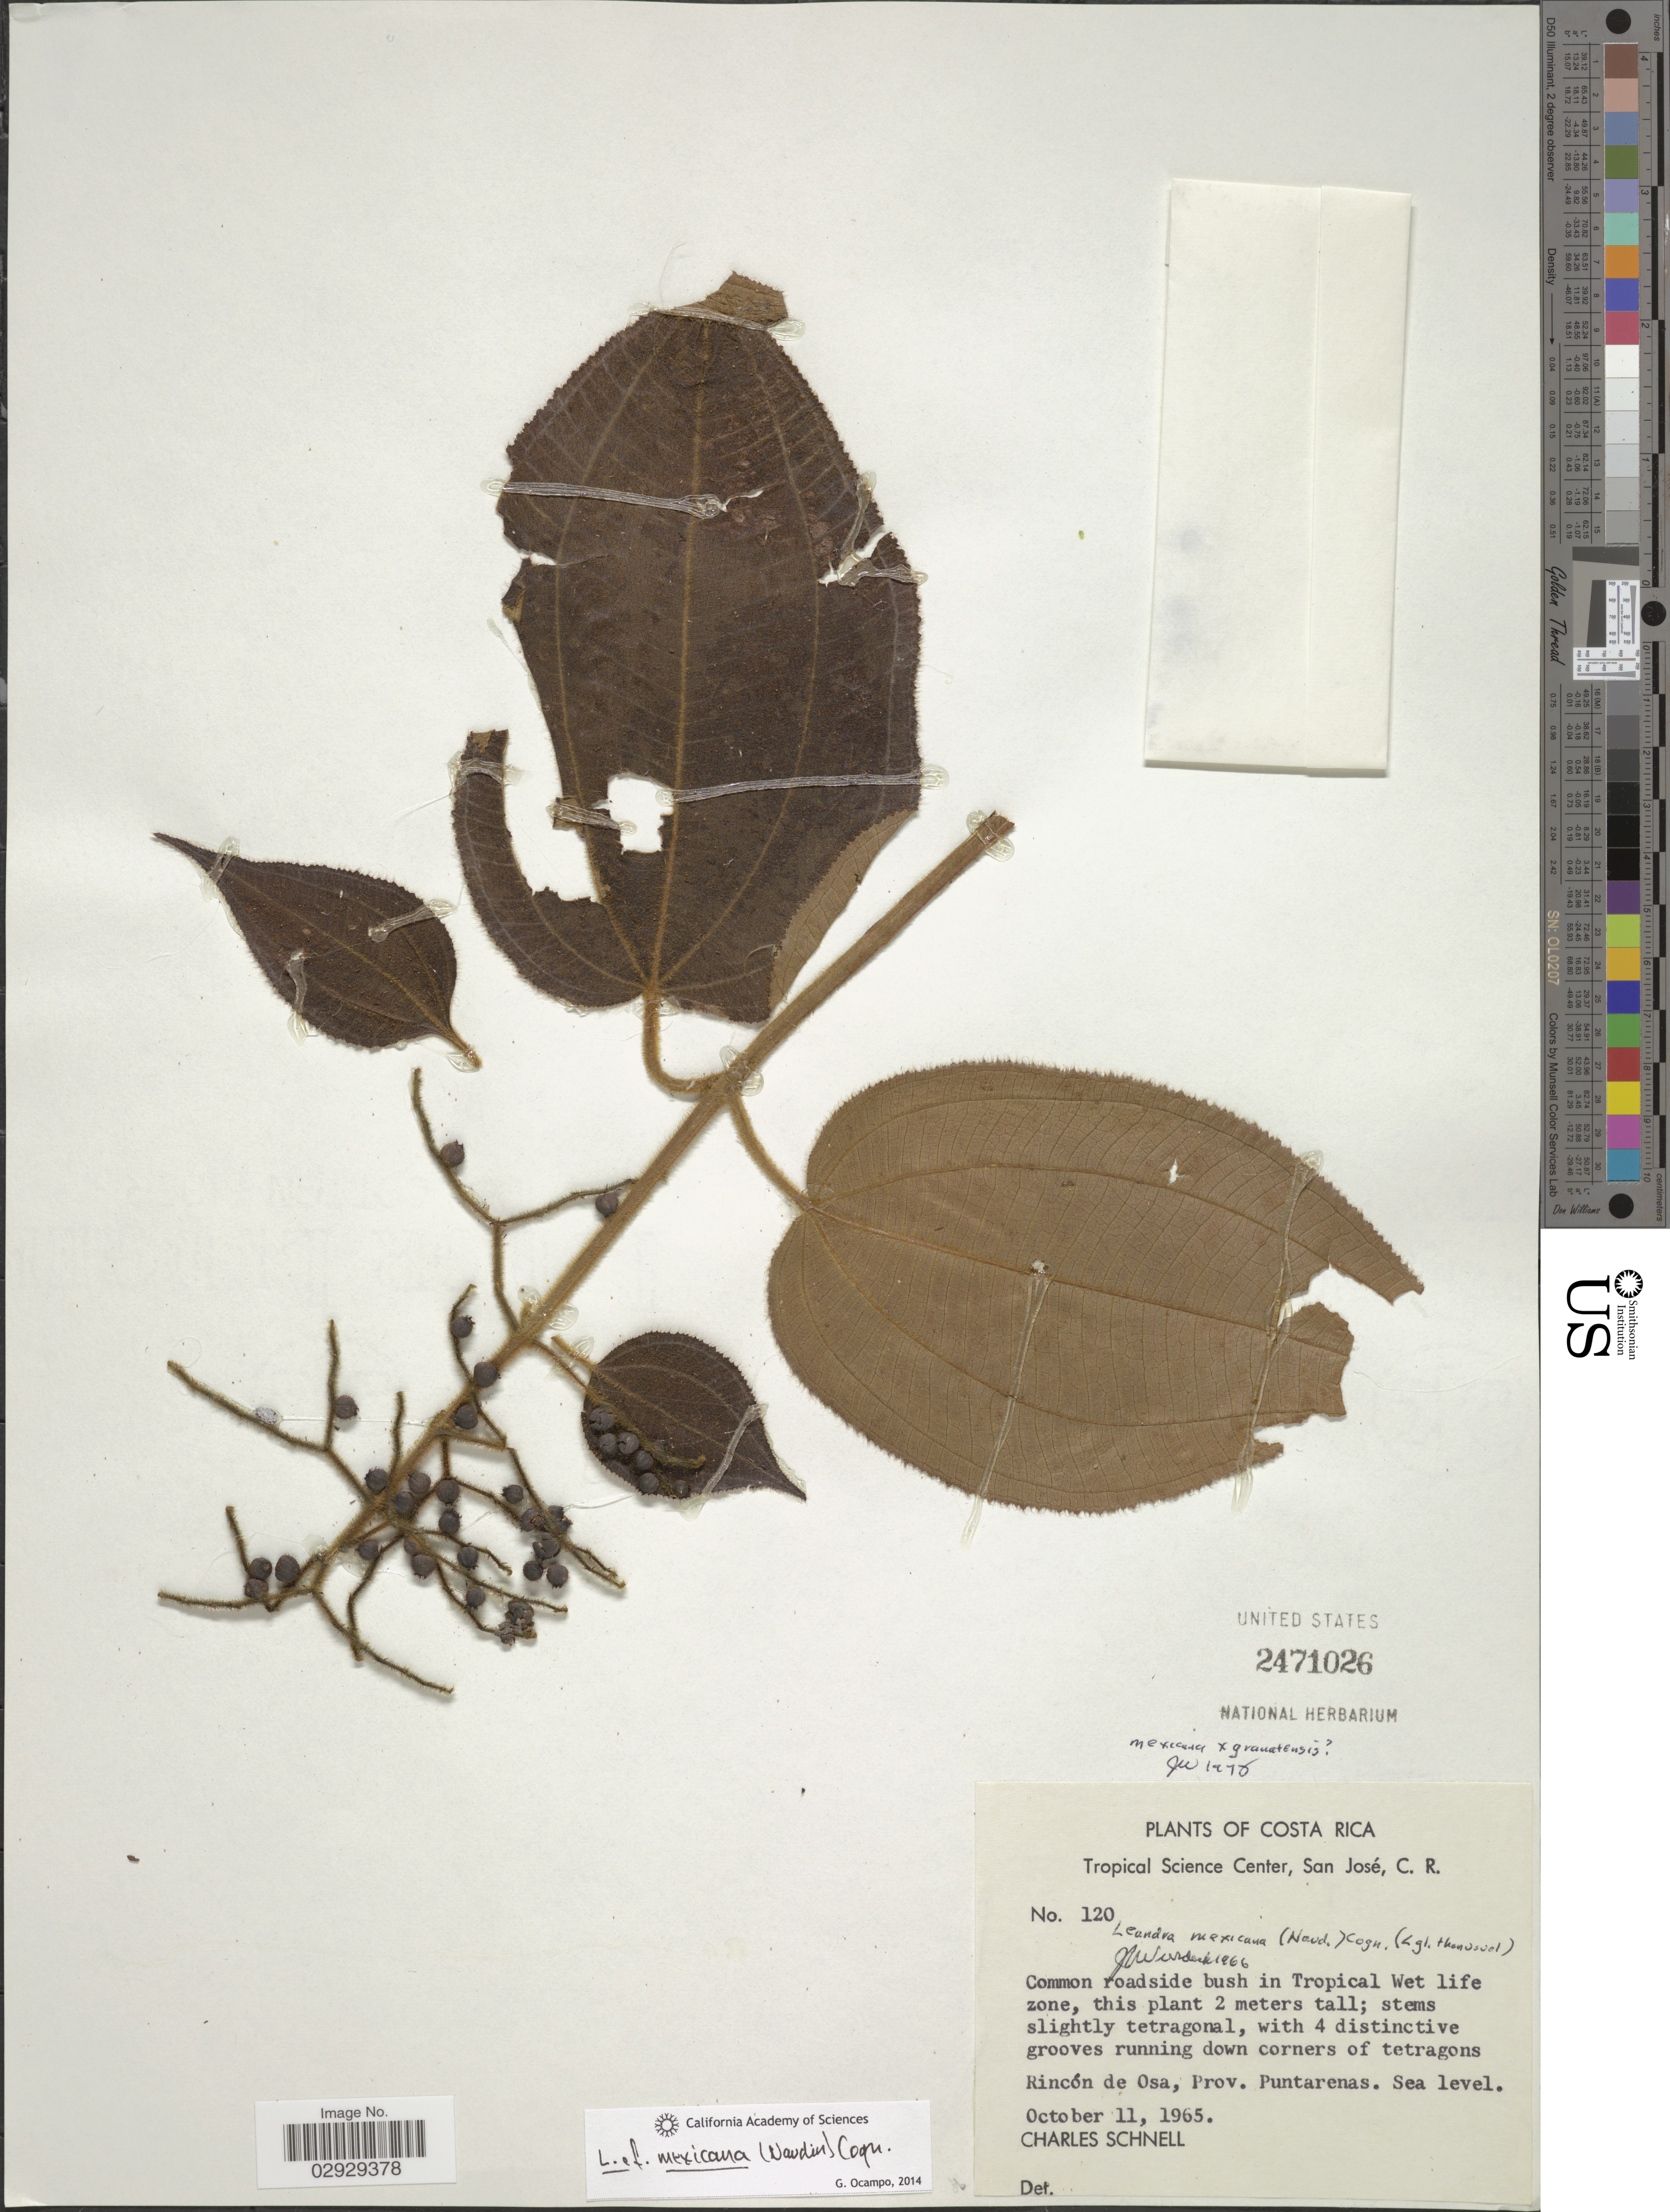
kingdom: Plantae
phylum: Tracheophyta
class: Magnoliopsida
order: Myrtales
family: Melastomataceae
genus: Leandra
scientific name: Leandra mexicana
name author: (Naudin) Cogn.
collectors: C. Schnell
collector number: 120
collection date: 1965-10-11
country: Costa Rica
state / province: Puntarenas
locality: Rincón de Osa.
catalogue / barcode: US 2471026